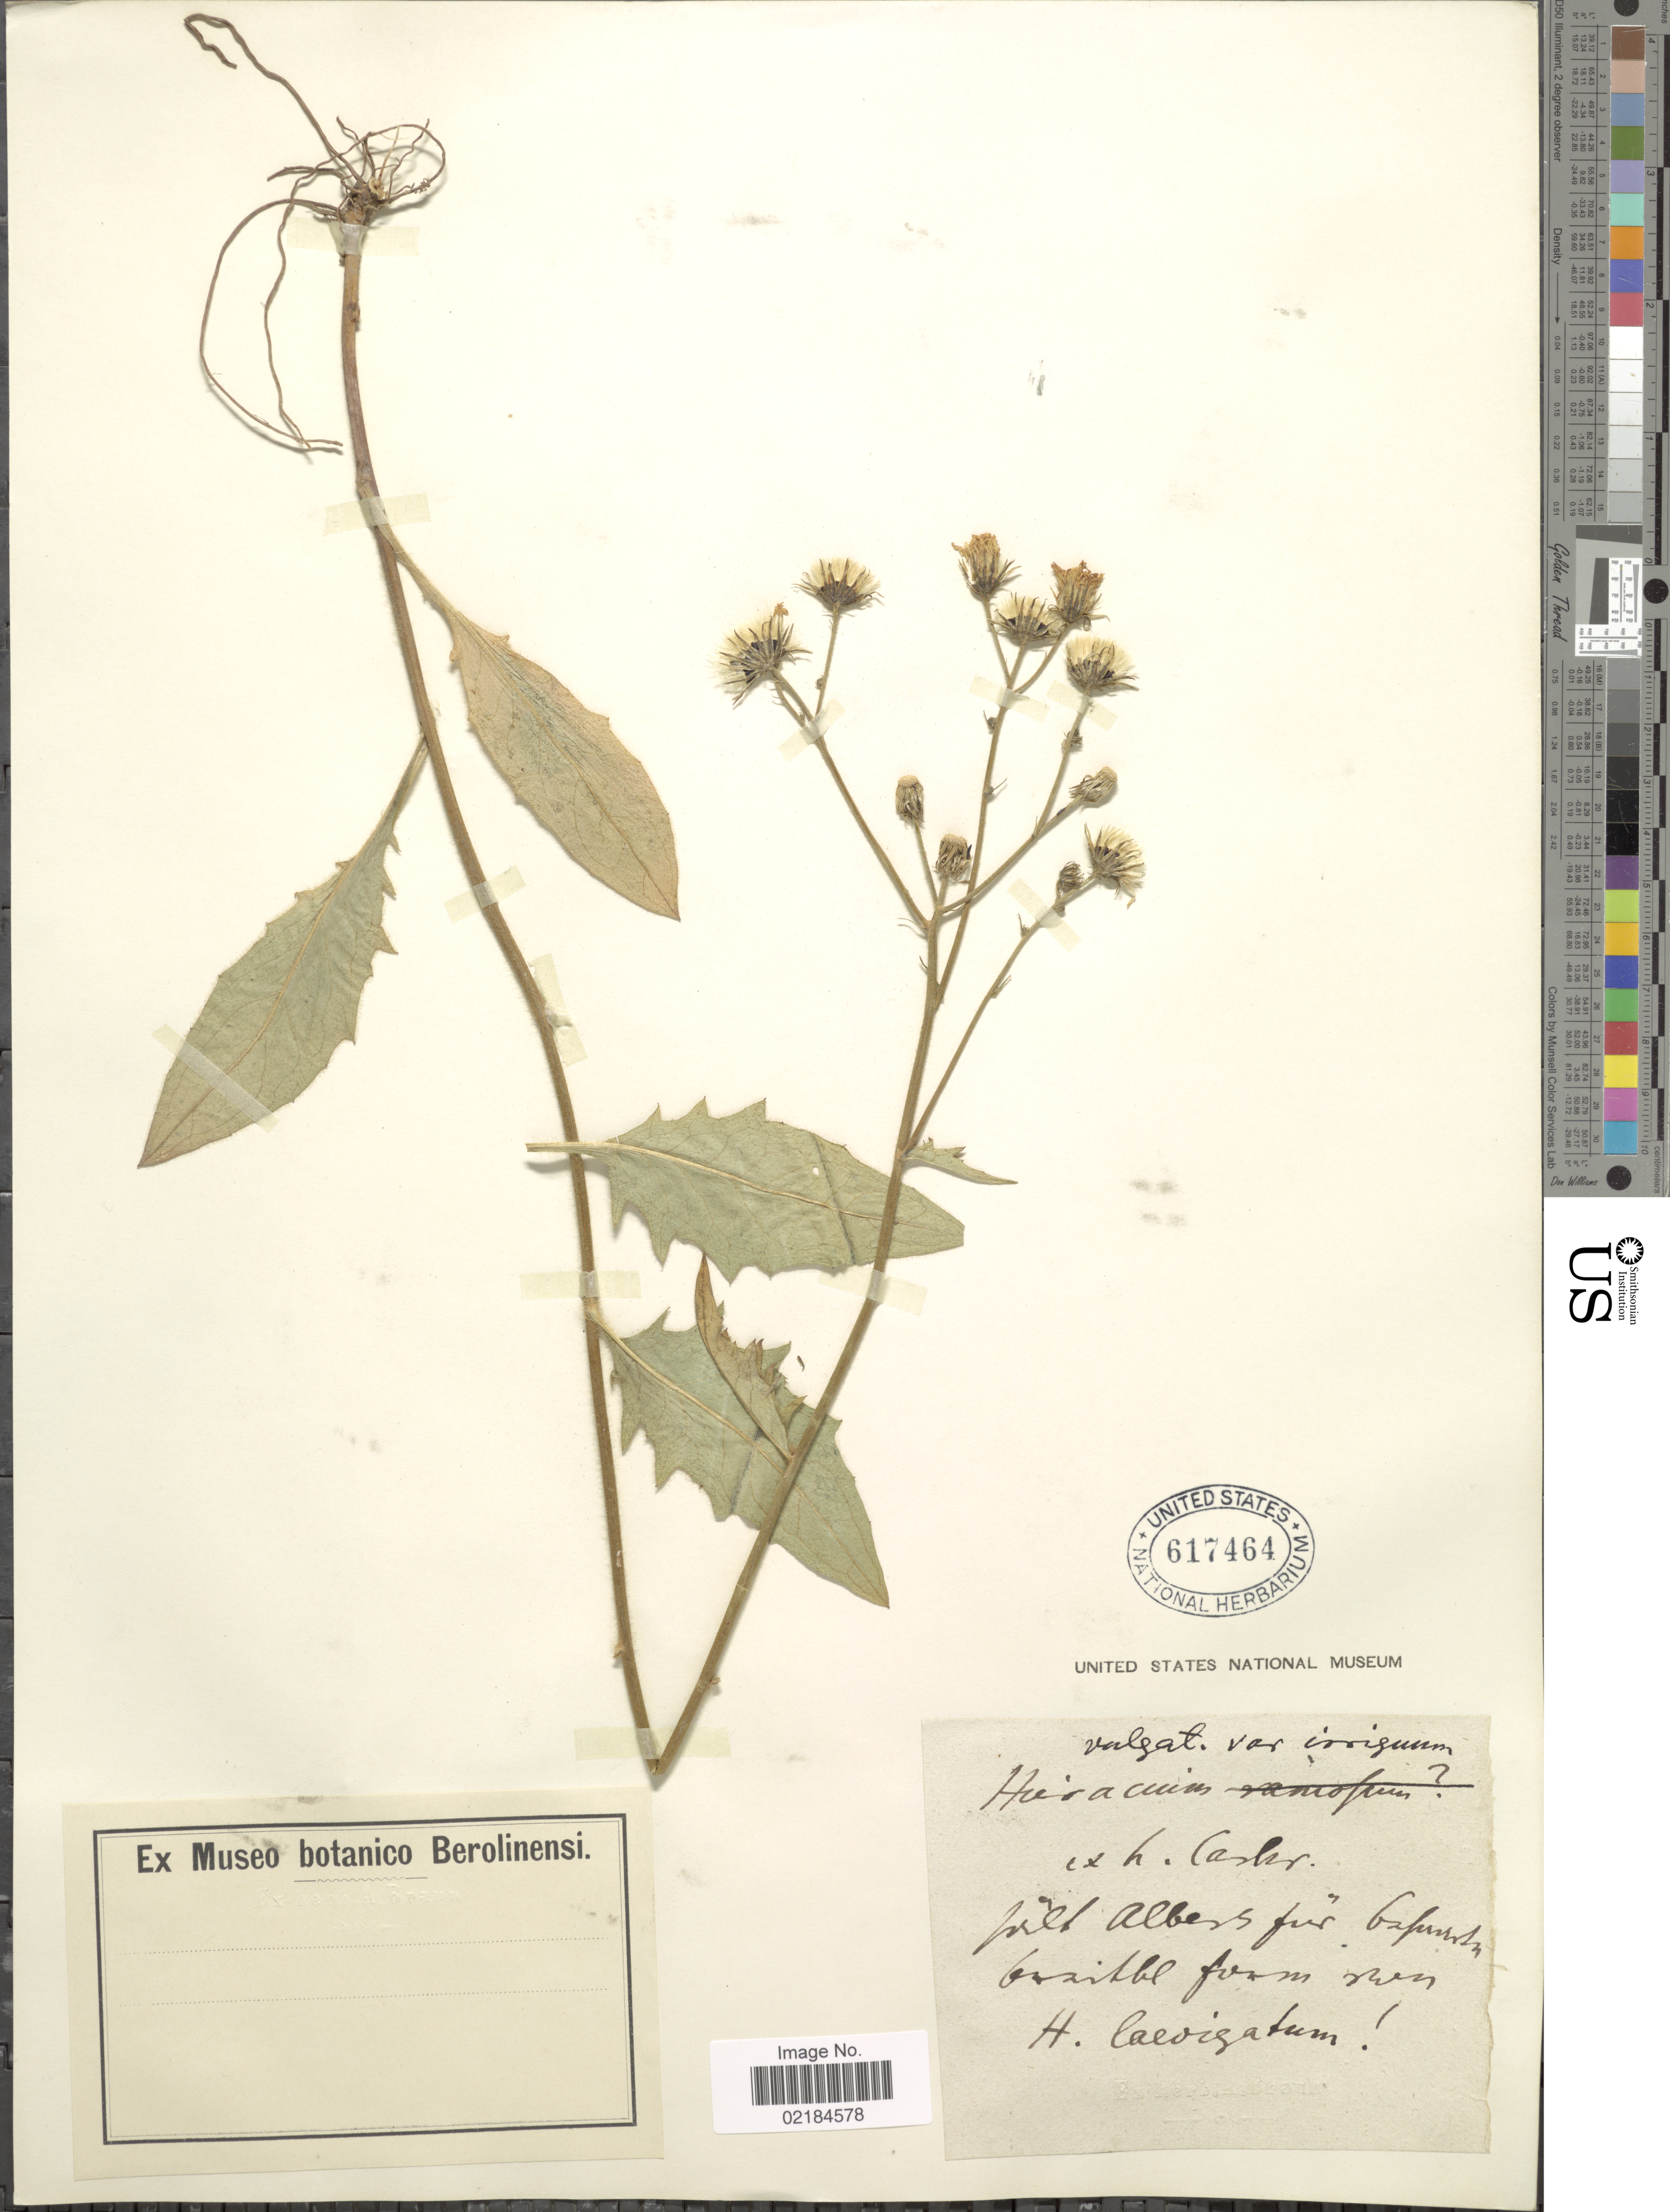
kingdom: Plantae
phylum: Tracheophyta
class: Magnoliopsida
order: Asterales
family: Asteraceae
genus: Hieracium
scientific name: Hieracium lachenalii subsp. cruenifolium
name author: (Dahlst. & Lübeck) Zahn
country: United States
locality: près Albers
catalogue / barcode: US 617464